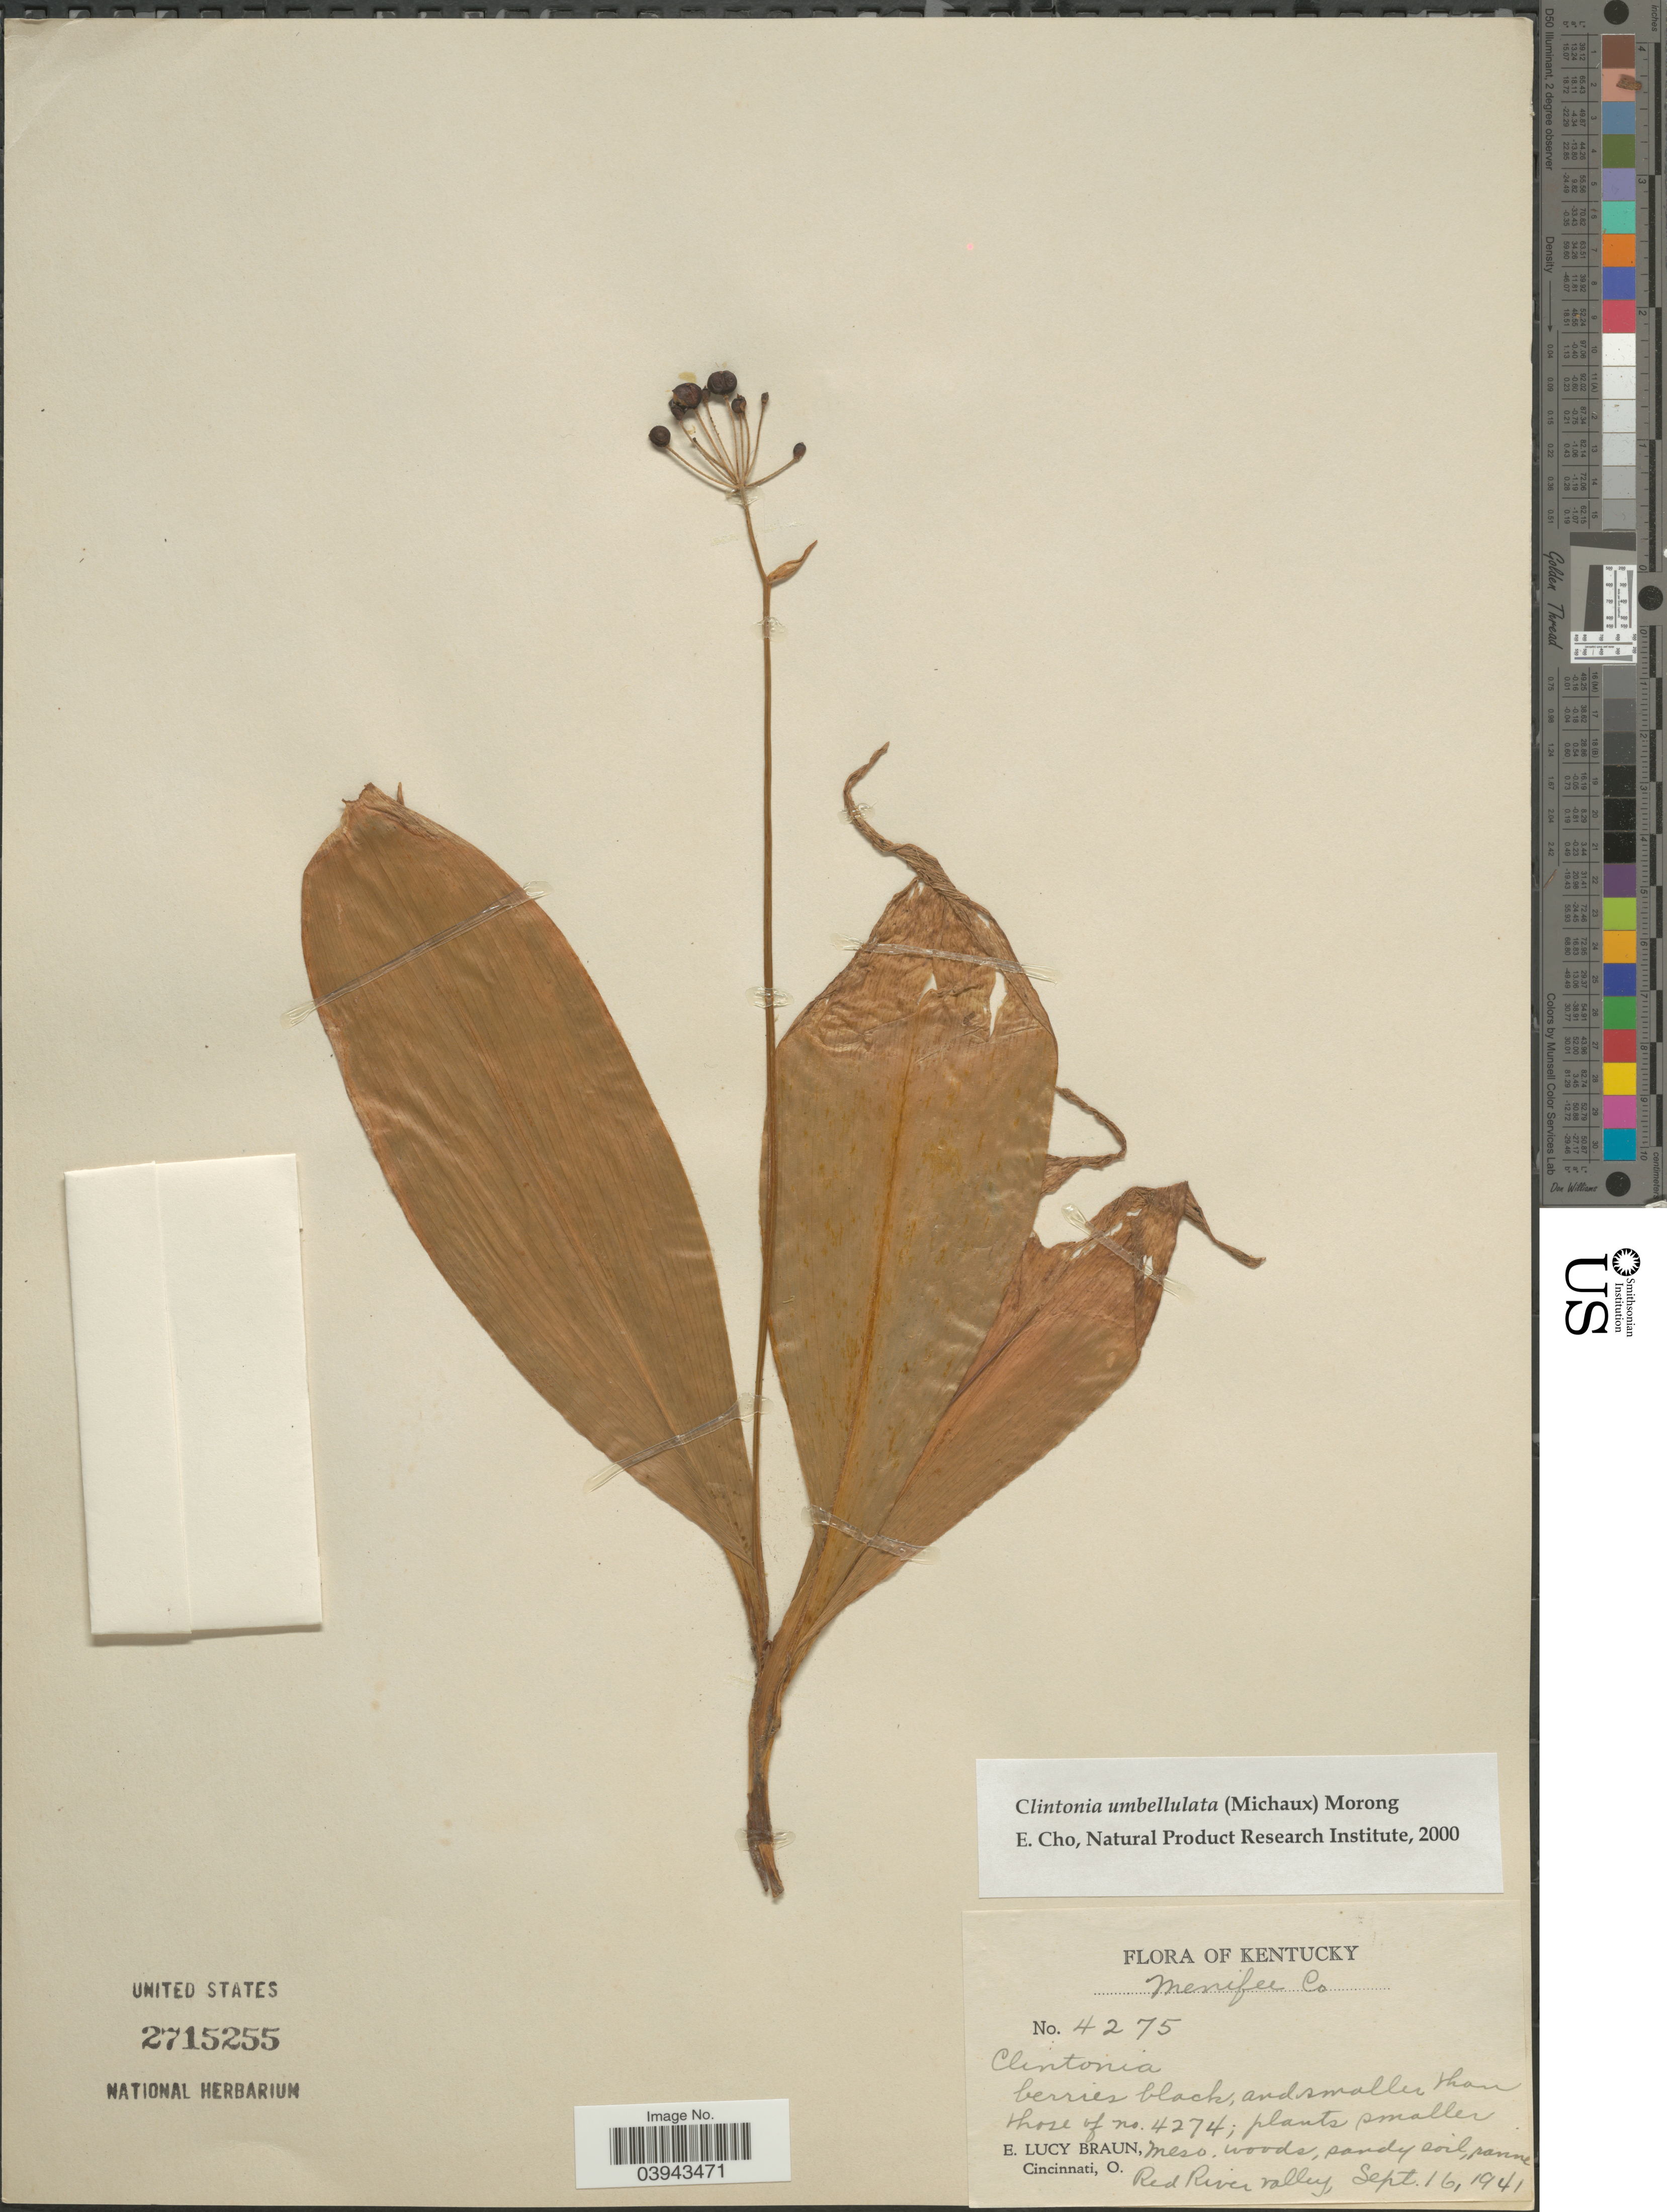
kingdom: Plantae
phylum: Tracheophyta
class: Liliopsida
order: Liliales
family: Liliaceae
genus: Clintonia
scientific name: Clintonia umbellulata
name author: (Michx.) Morong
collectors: E. L. Braun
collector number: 4275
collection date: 1941-09-16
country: United States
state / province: Kentucky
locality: Menifee Co. Red River Valley.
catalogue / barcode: US 2715255